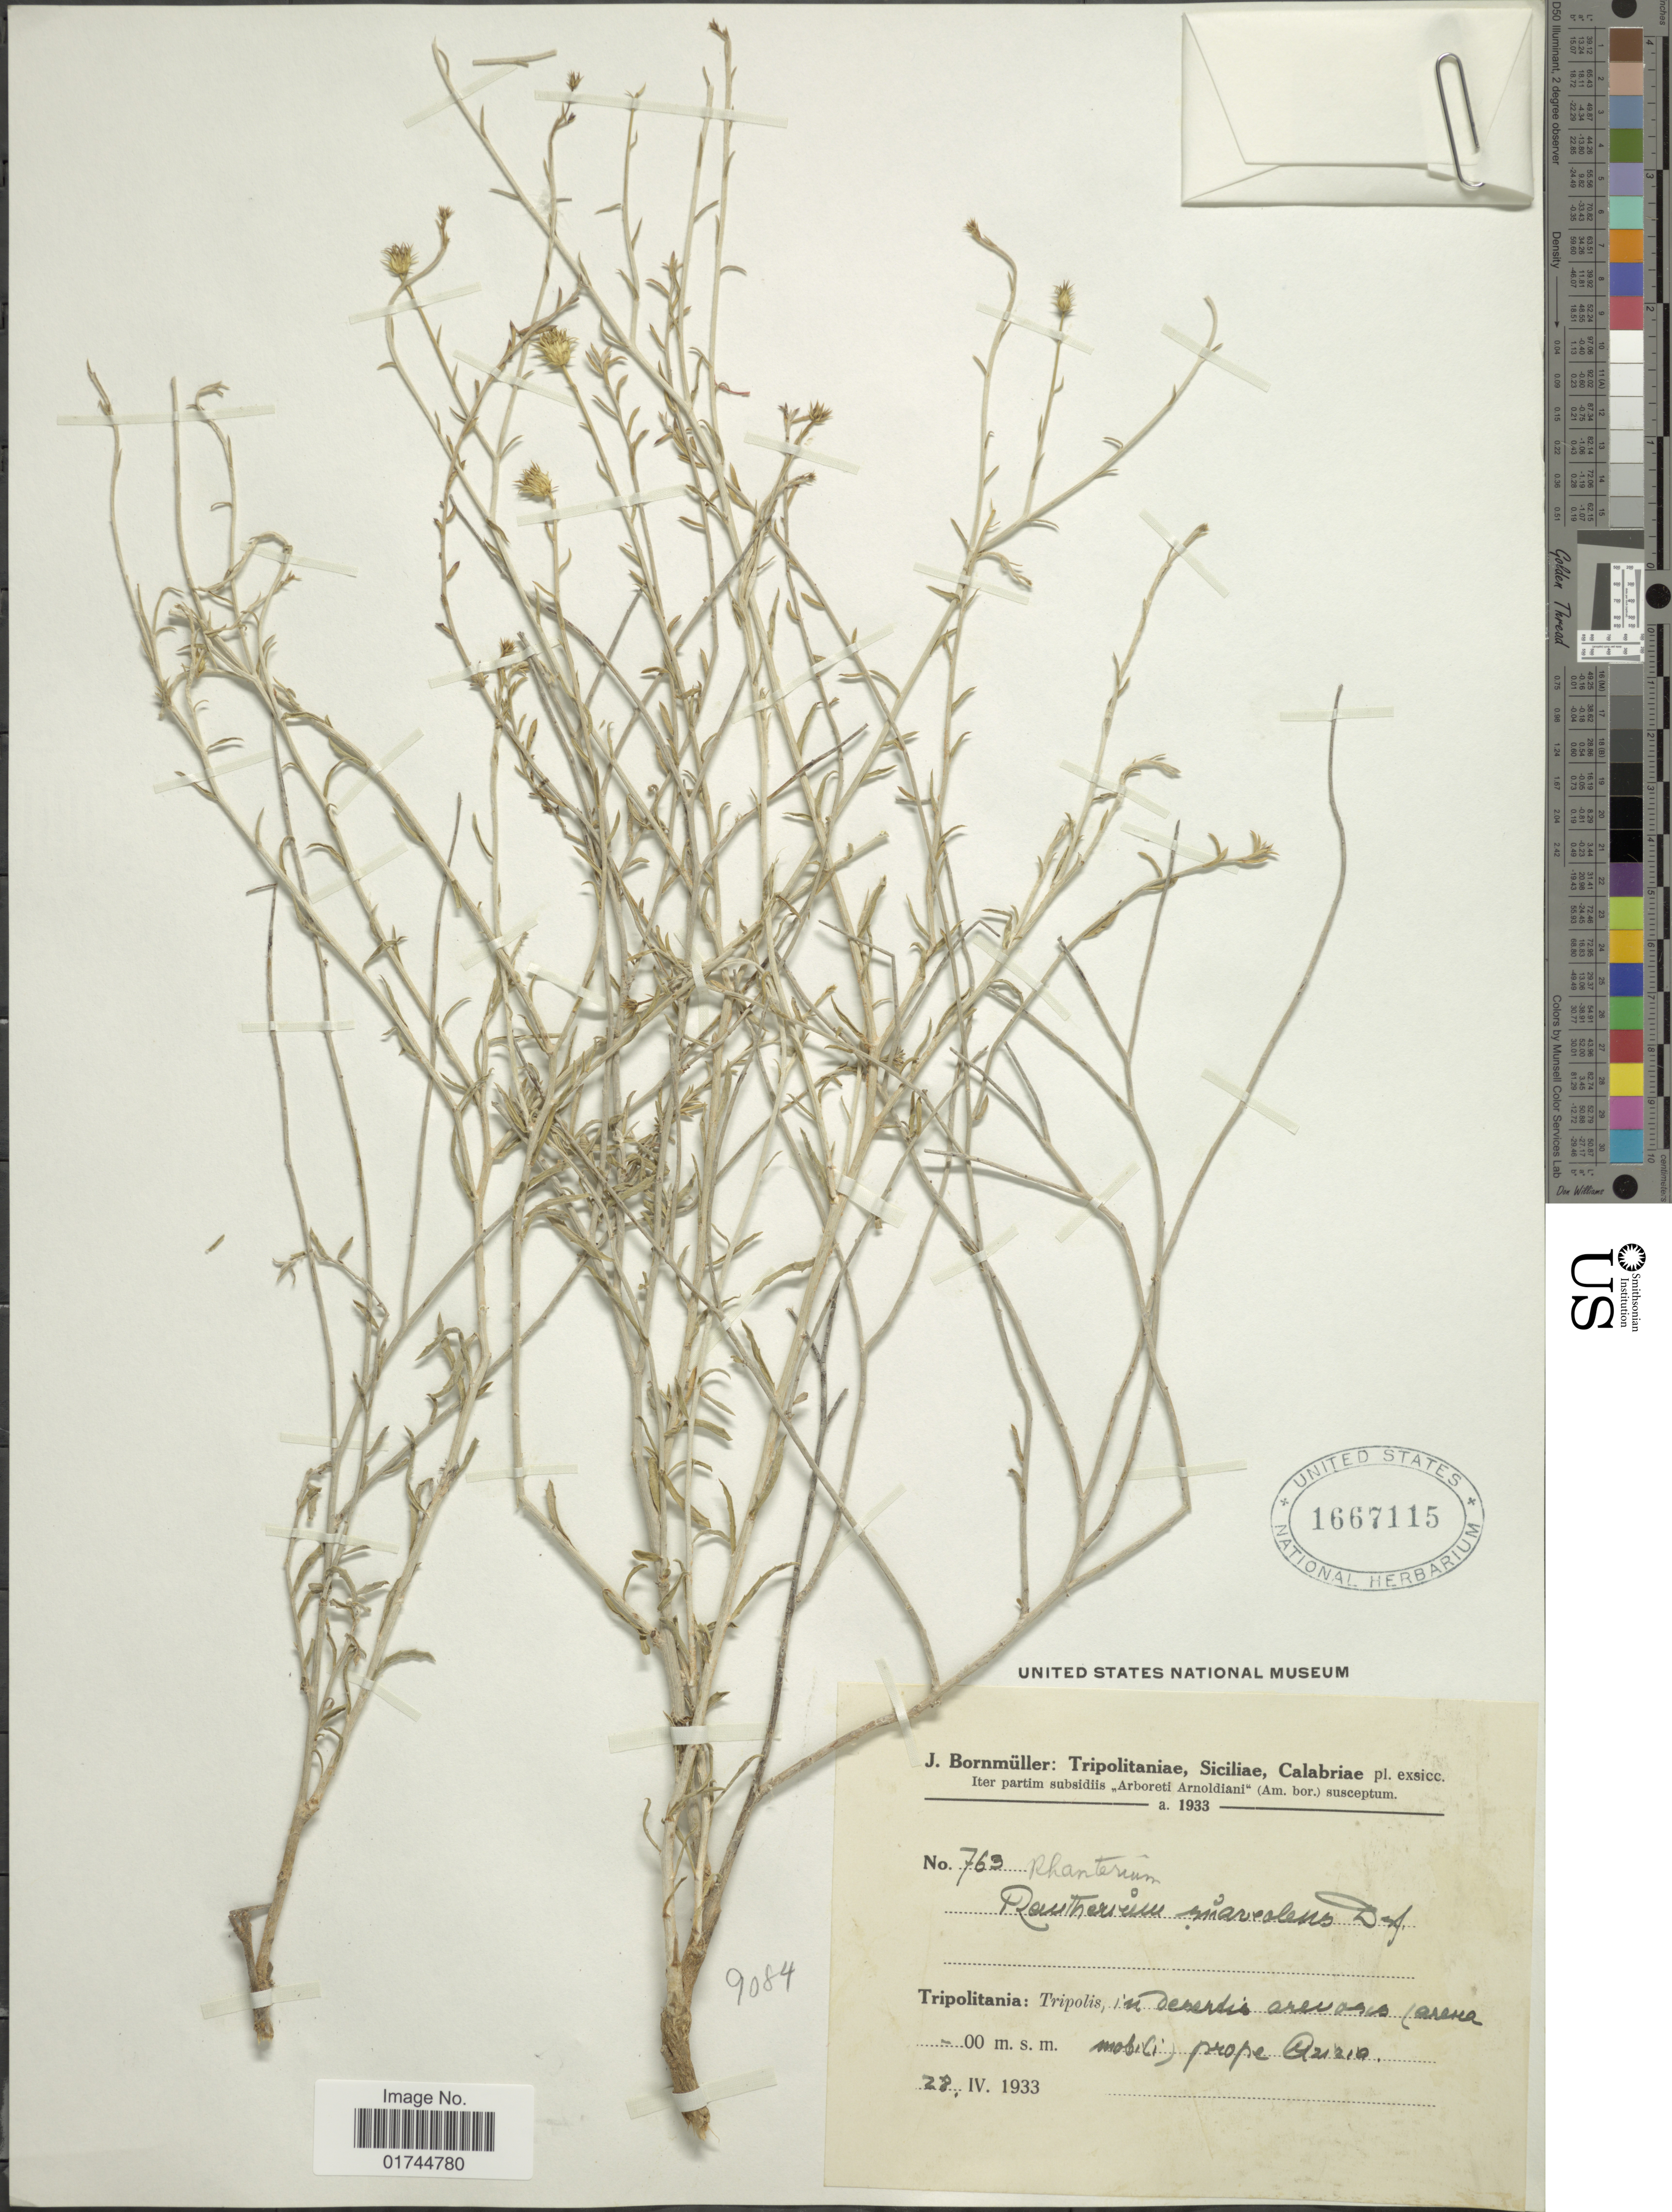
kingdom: Plantae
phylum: Tracheophyta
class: Magnoliopsida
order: Asterales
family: Asteraceae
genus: Rhanterium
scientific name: Rhanterium suaveolens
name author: Desf.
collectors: J. Bornmüller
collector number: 763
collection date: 1933-04-28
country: Libya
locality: Tripolitania: Tripolis, in desertis arenosis (arena mobili) prope Azizia.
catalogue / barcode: US 1667115